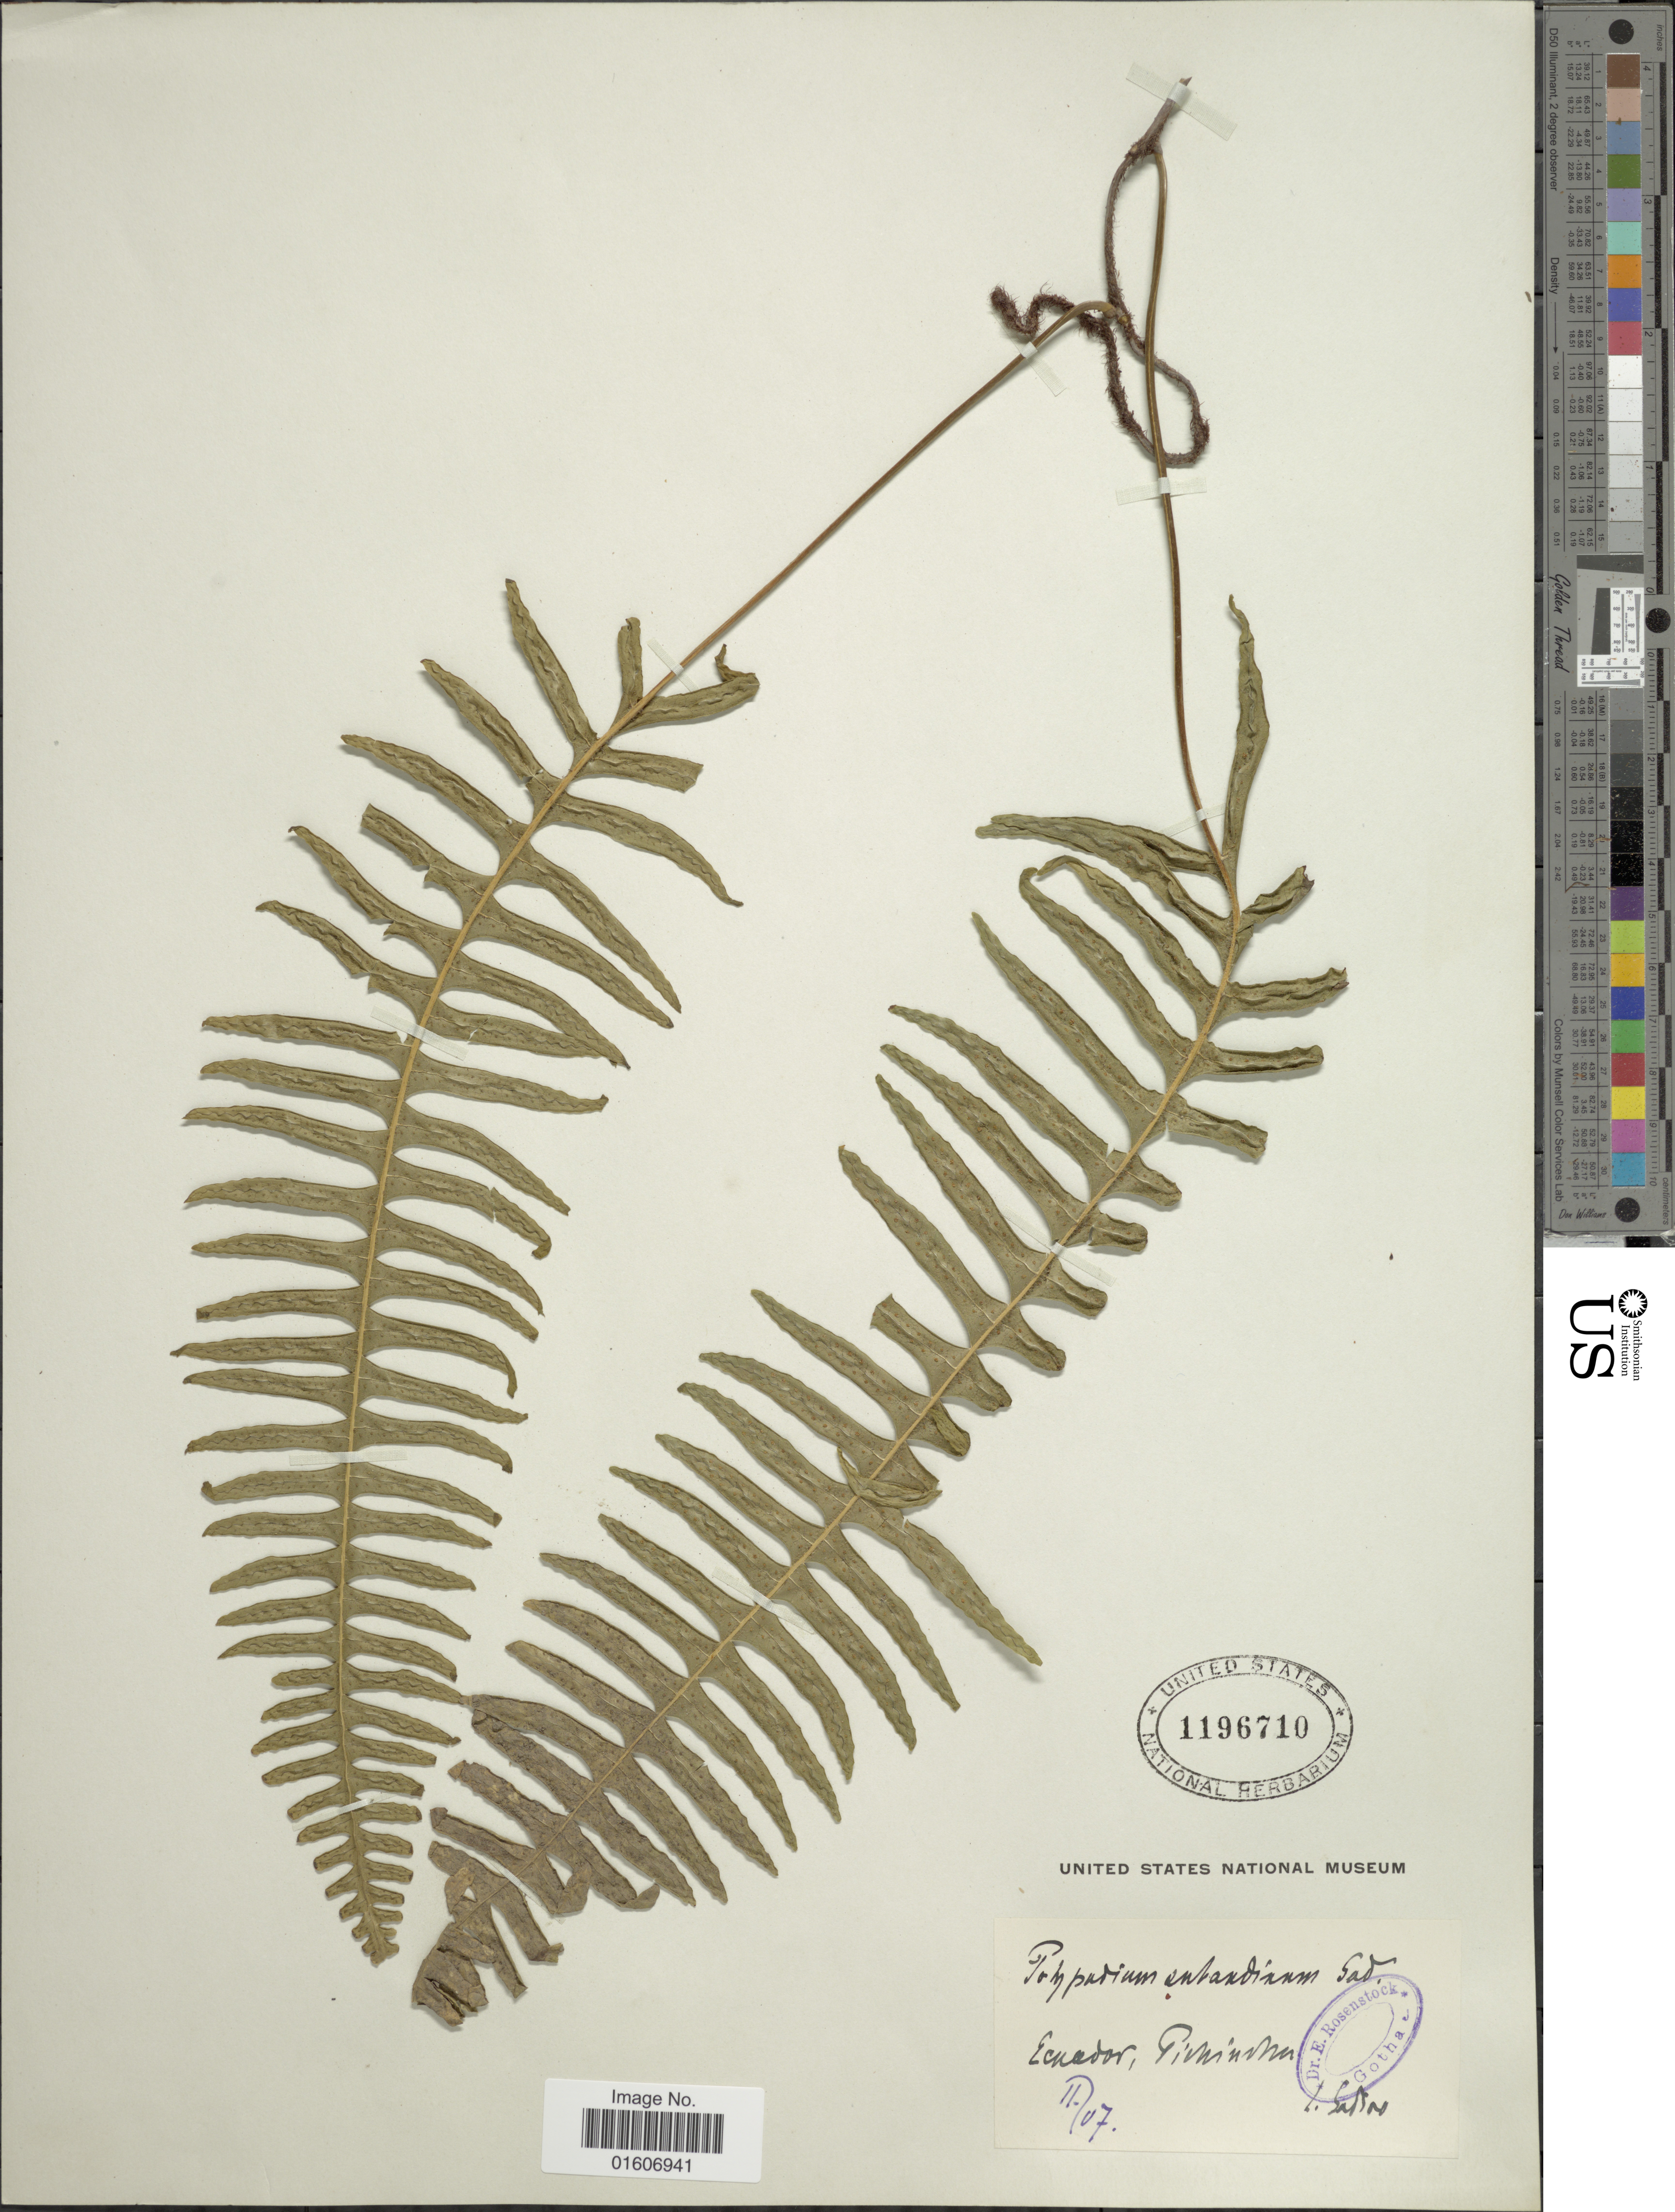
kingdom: Plantae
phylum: Tracheophyta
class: Polypodiopsida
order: Polypodiales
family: Polypodiaceae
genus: Serpocaulon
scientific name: Serpocaulon subandinum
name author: (Sod.) A.R. Sm.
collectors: Sodiro, --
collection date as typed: Transcribed d/m/y: /2/7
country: Ecuador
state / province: Pichincha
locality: Pichincha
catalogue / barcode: US 1196710